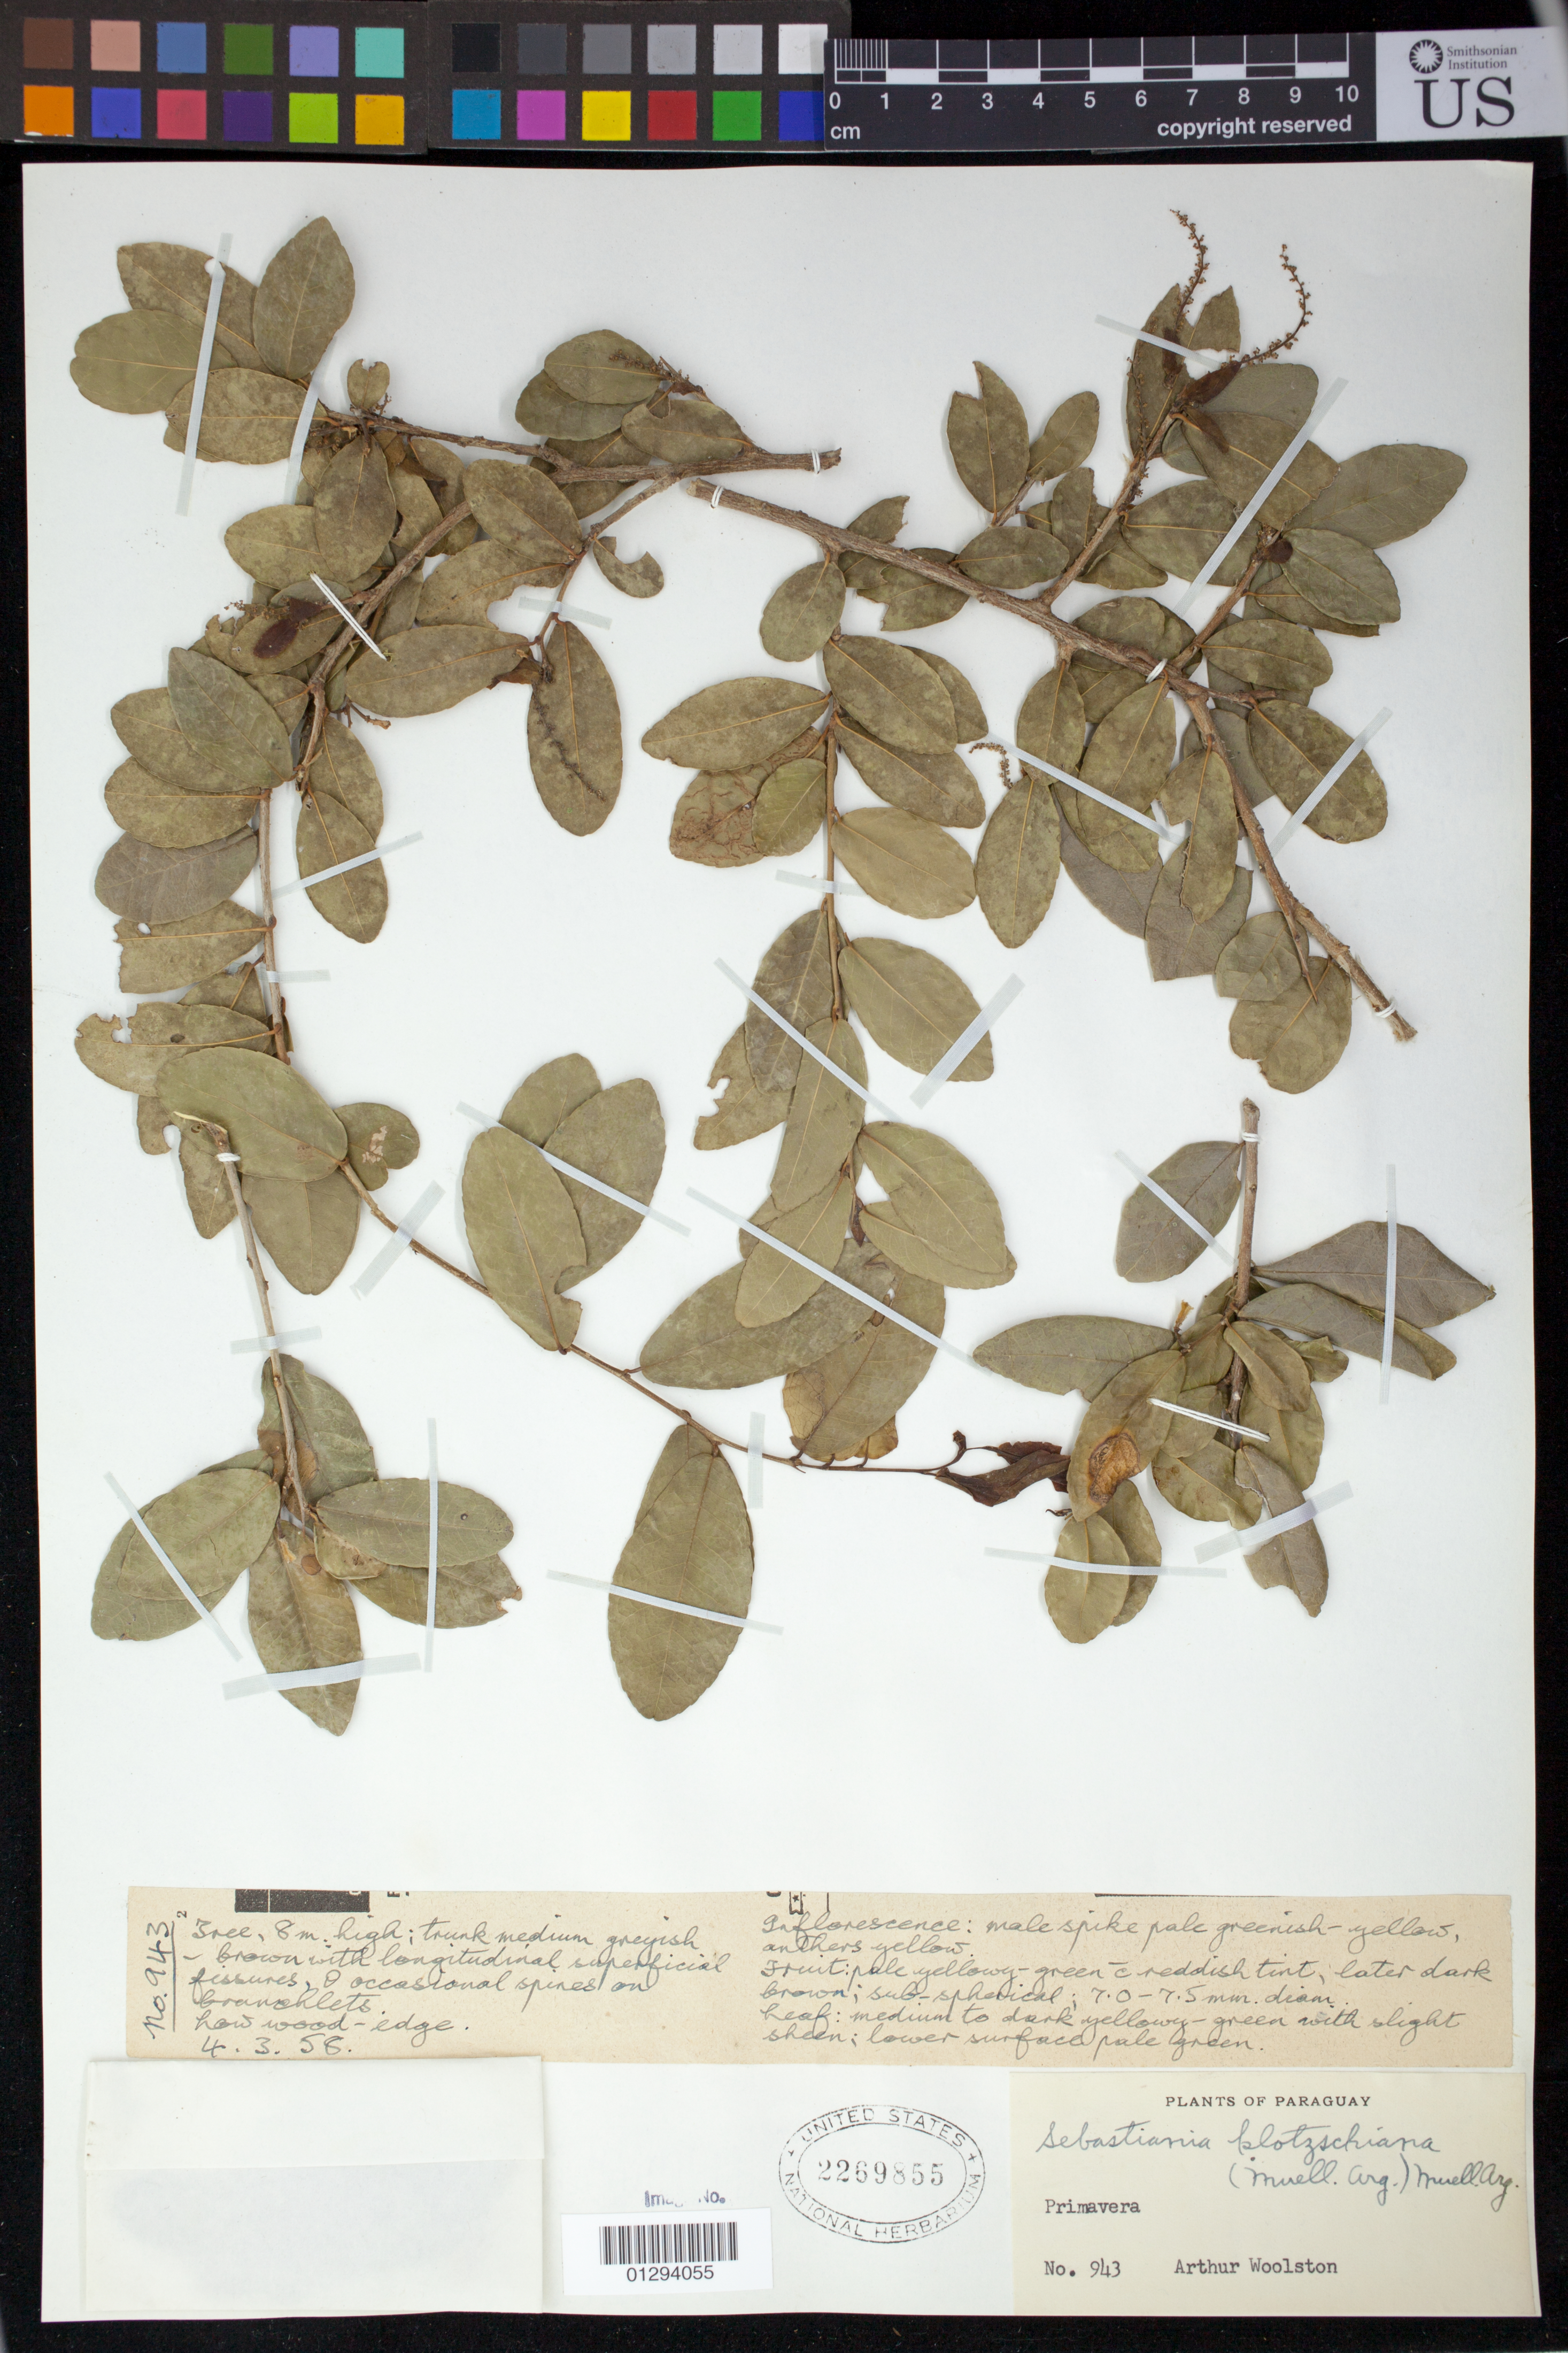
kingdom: Plantae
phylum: Tracheophyta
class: Magnoliopsida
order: Malpighiales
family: Euphorbiaceae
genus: Sebastiania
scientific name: Sebastiania commersoniana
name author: (Baill.) L.B. Sm. & Downs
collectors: A. L. Woolston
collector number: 943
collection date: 1958-03-04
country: Paraguay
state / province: Presidente Hayes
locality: Primavera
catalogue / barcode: US 2269855